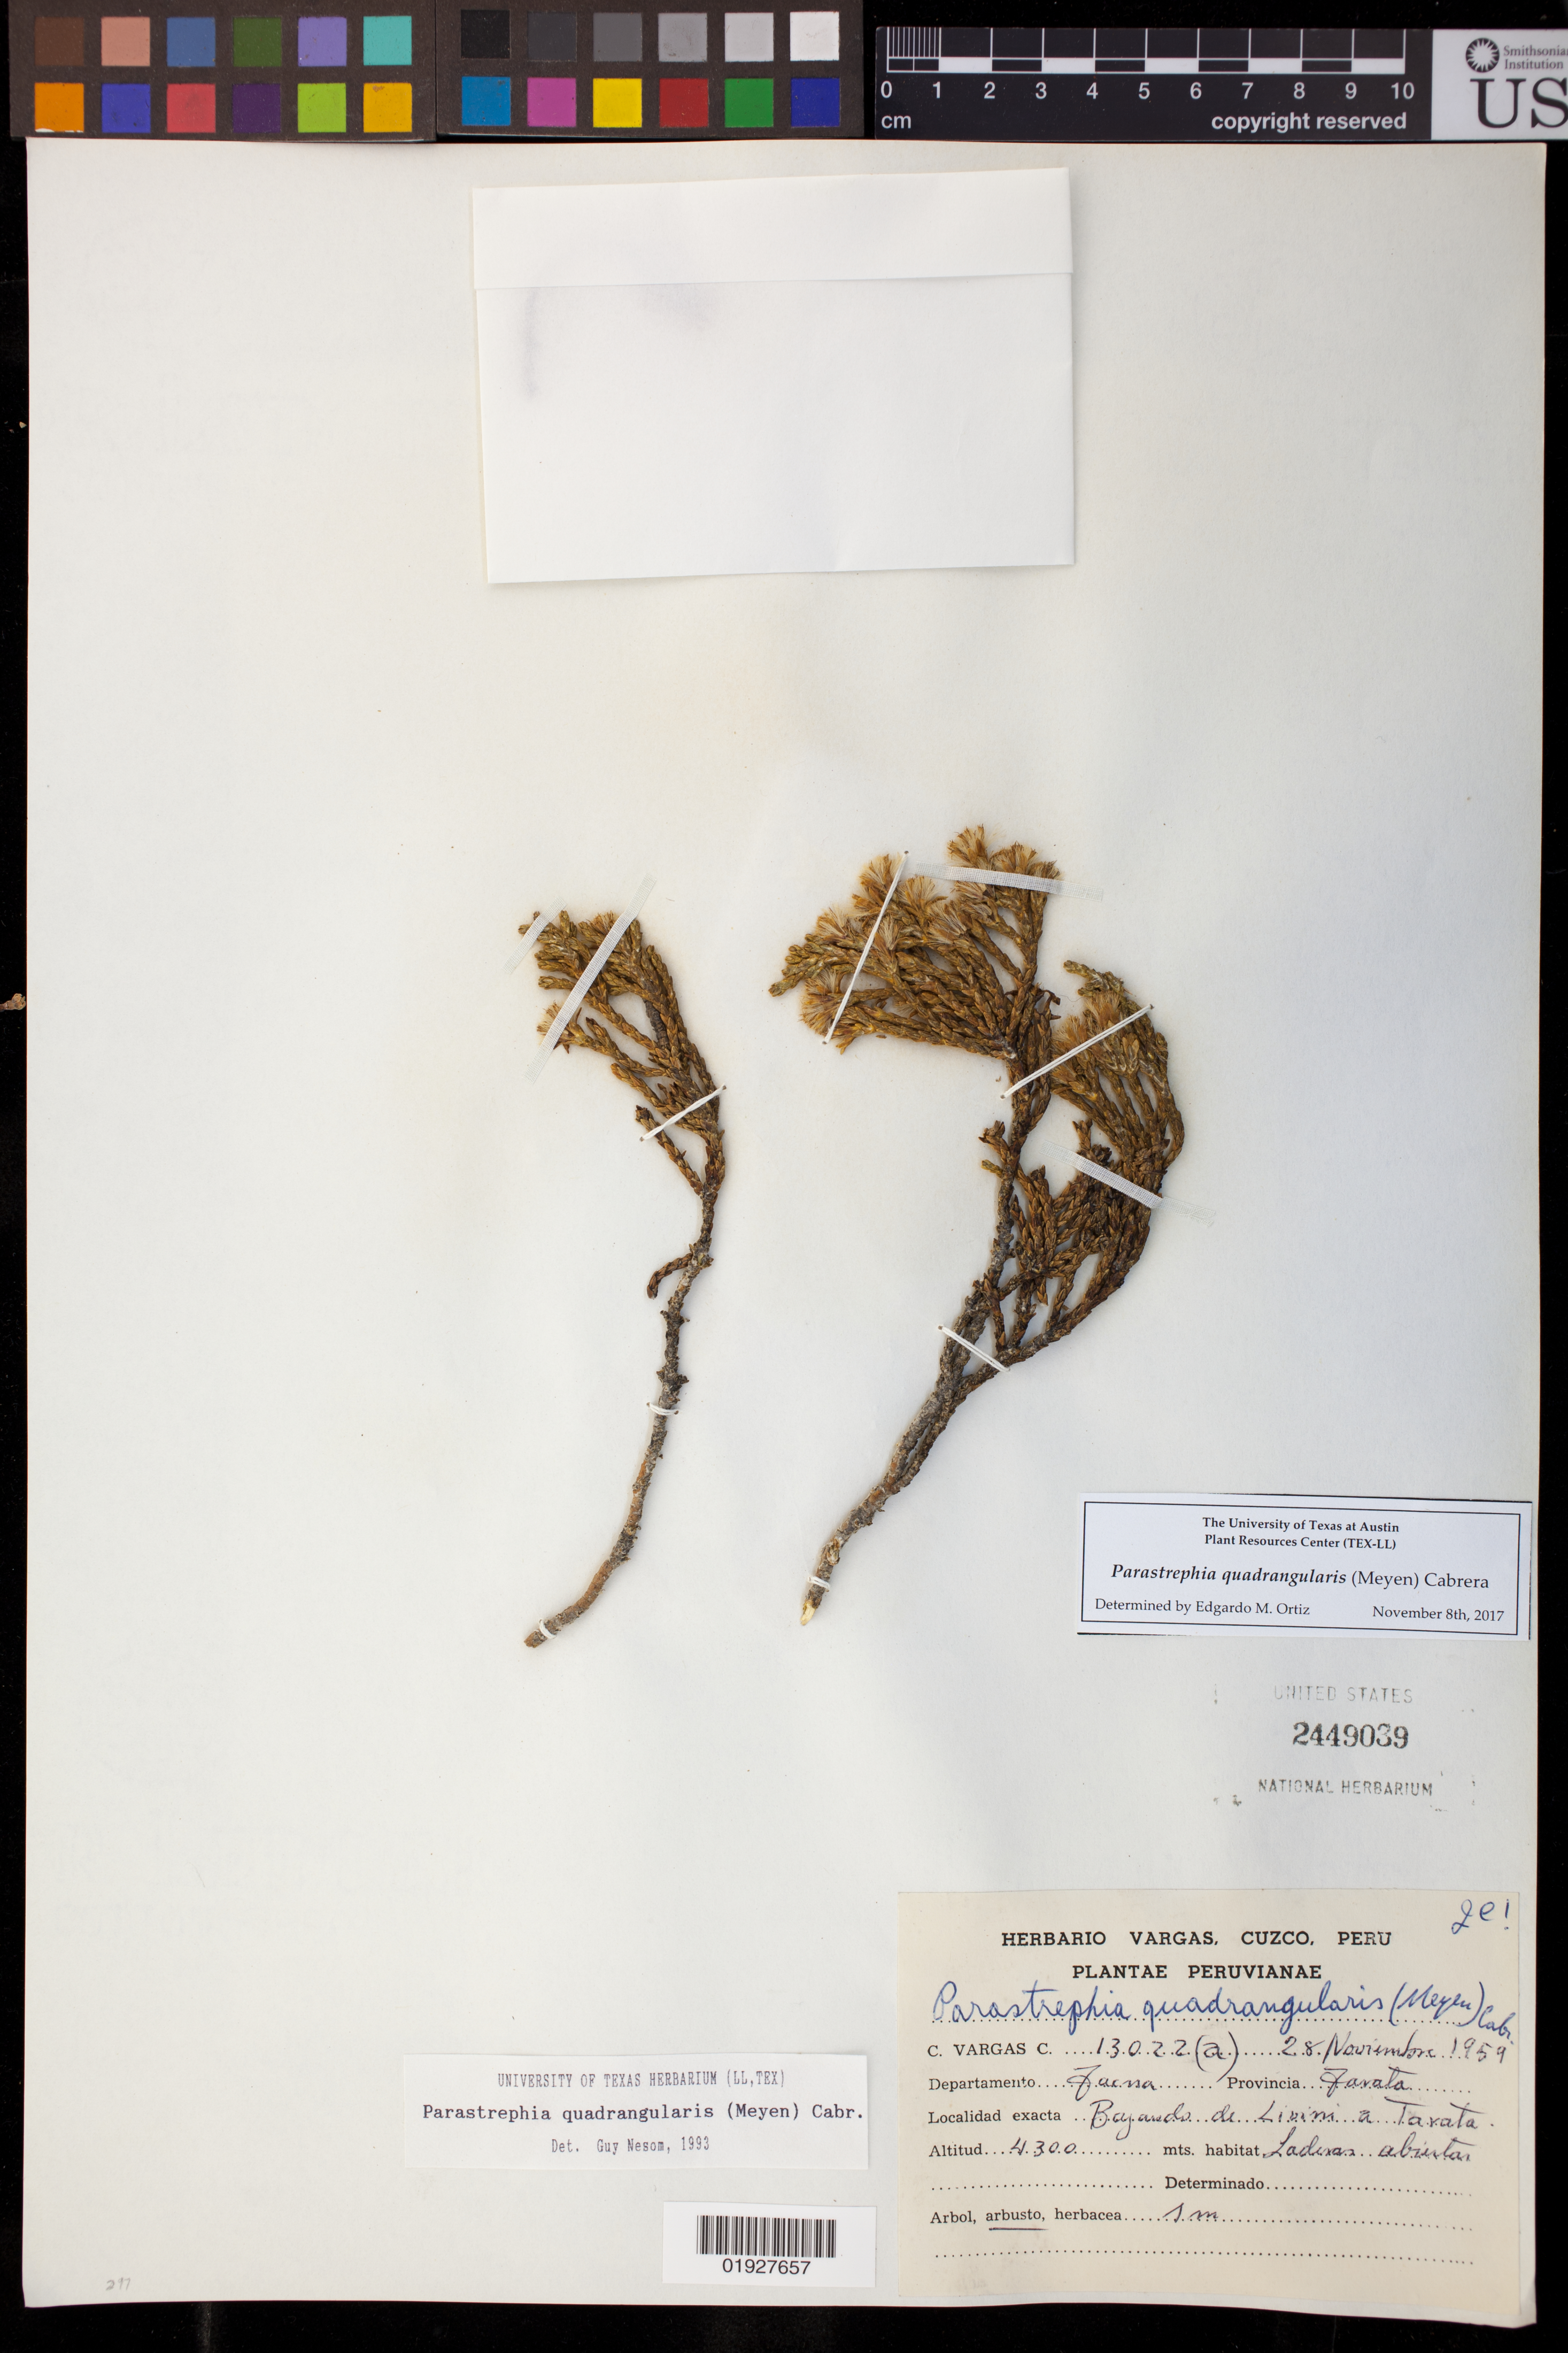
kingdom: Plantae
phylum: Tracheophyta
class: Magnoliopsida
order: Asterales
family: Asteraceae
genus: Parastrephia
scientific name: Parastrephia quadrangularis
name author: (Meyen) Cabrera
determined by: Ortiz, E. M.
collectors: C. Vargas Calderón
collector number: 13022 a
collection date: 1959-11-28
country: Peru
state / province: Tacna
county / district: Tarata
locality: Bajando de Livini a Tarata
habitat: Ladinas abiertar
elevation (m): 4250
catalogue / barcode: US 2449039